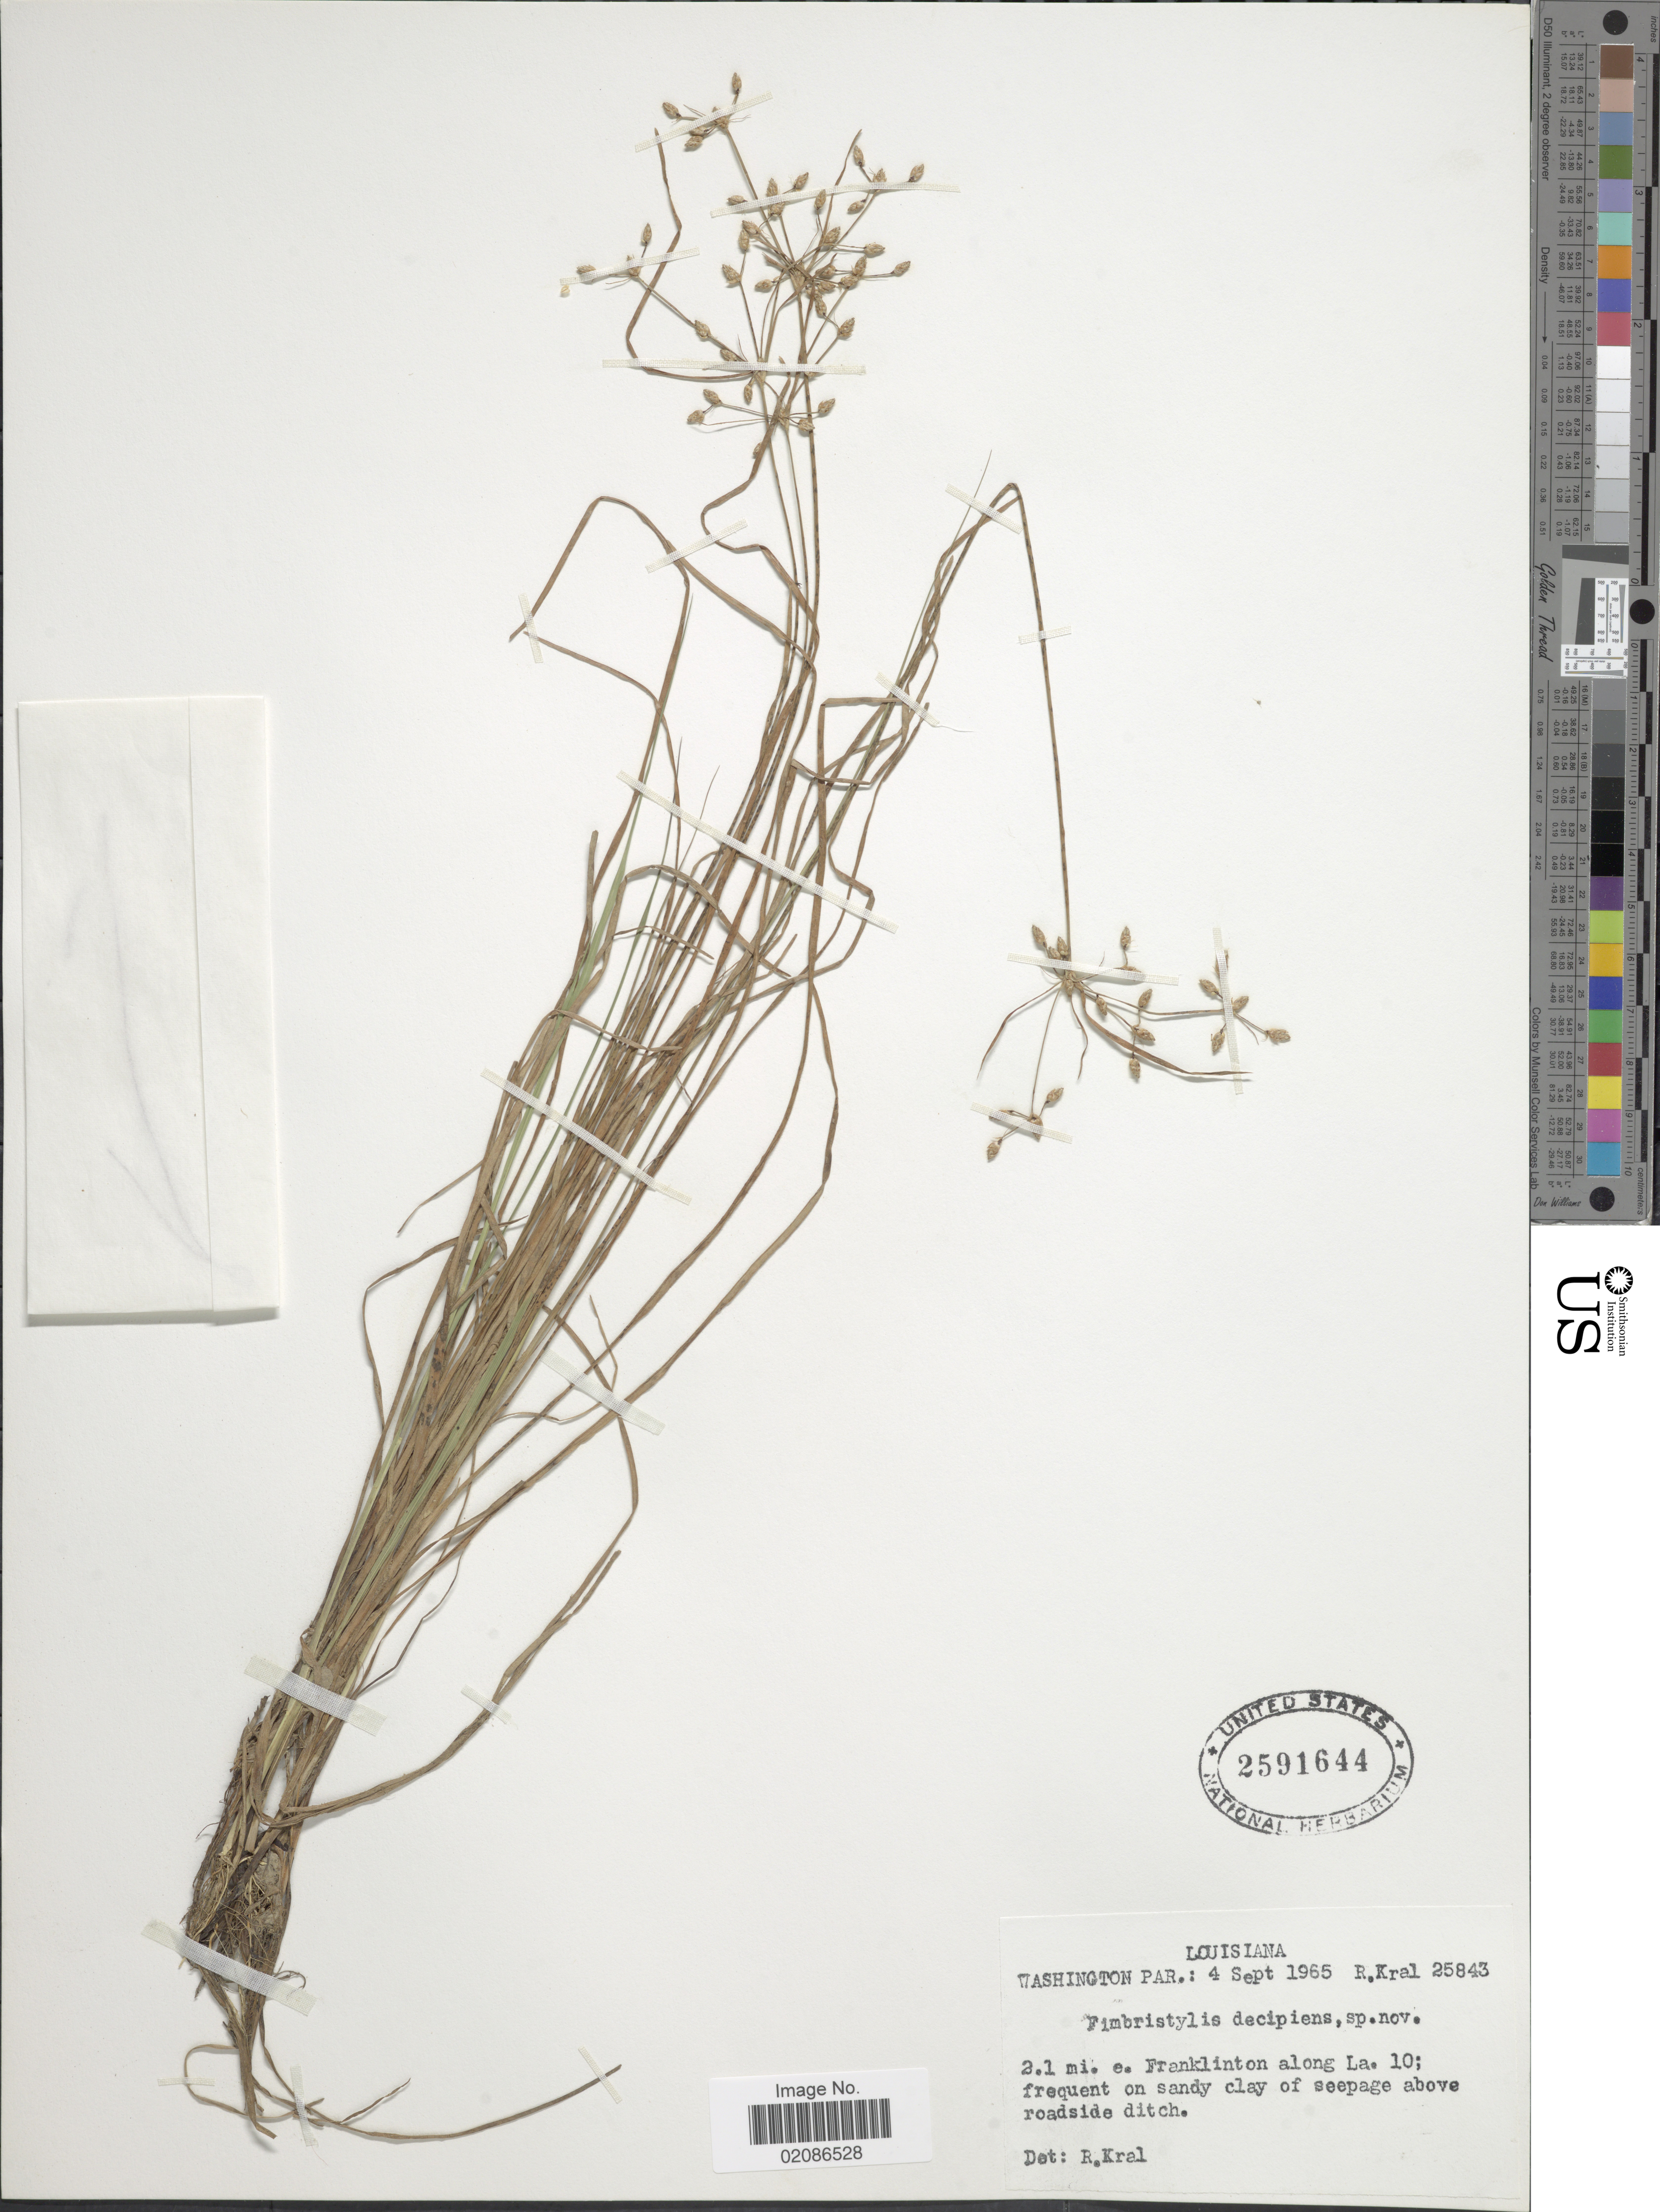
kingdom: Plantae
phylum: Tracheophyta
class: Liliopsida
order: Poales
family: Cyperaceae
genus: Fimbristylis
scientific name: Fimbristylis decipiens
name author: Kral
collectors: R. Kral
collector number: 25843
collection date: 1965-09-04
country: United States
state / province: Louisiana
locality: Washington Par: 2.1 mi e Franklinton along La 10; frequent on sandy clay of seepage above roadside ditch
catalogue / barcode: US 2591644